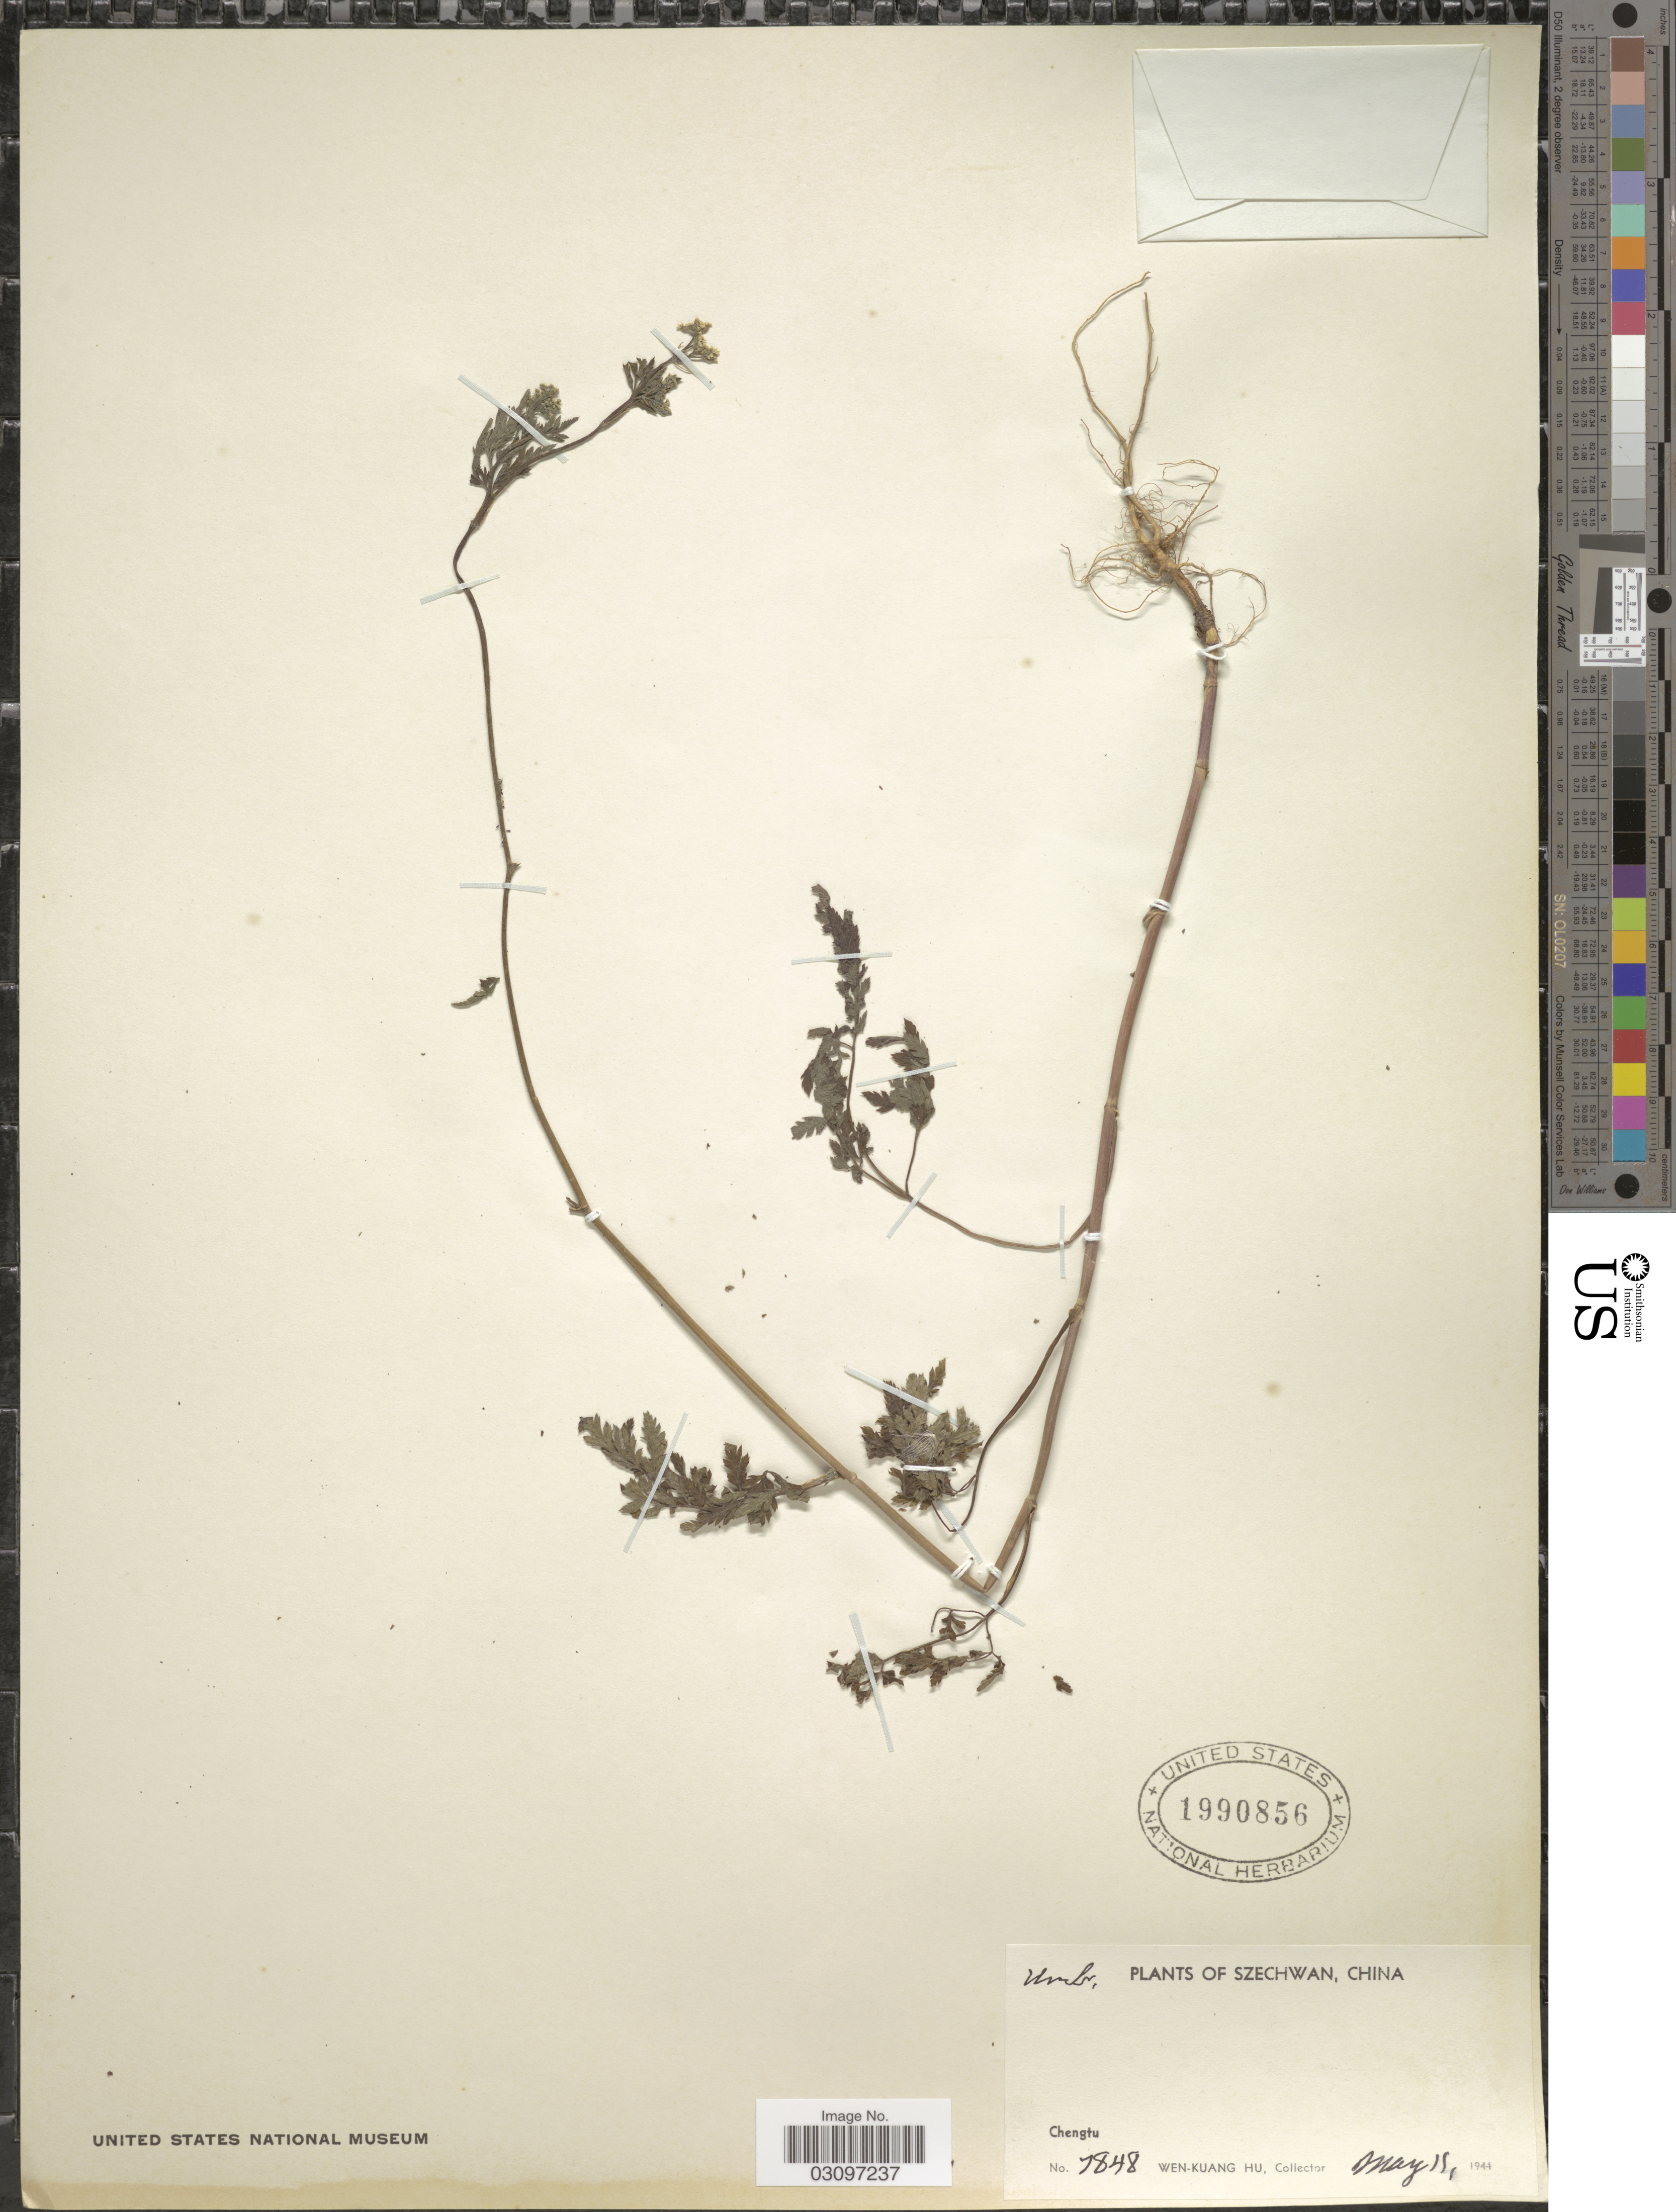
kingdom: Plantae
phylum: Tracheophyta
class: Magnoliopsida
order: Apiales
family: Apiaceae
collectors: W. K. Hu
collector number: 7848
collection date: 1944-05-19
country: China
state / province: Sichuan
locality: Szechwan. Chengtu.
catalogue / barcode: US 1990856